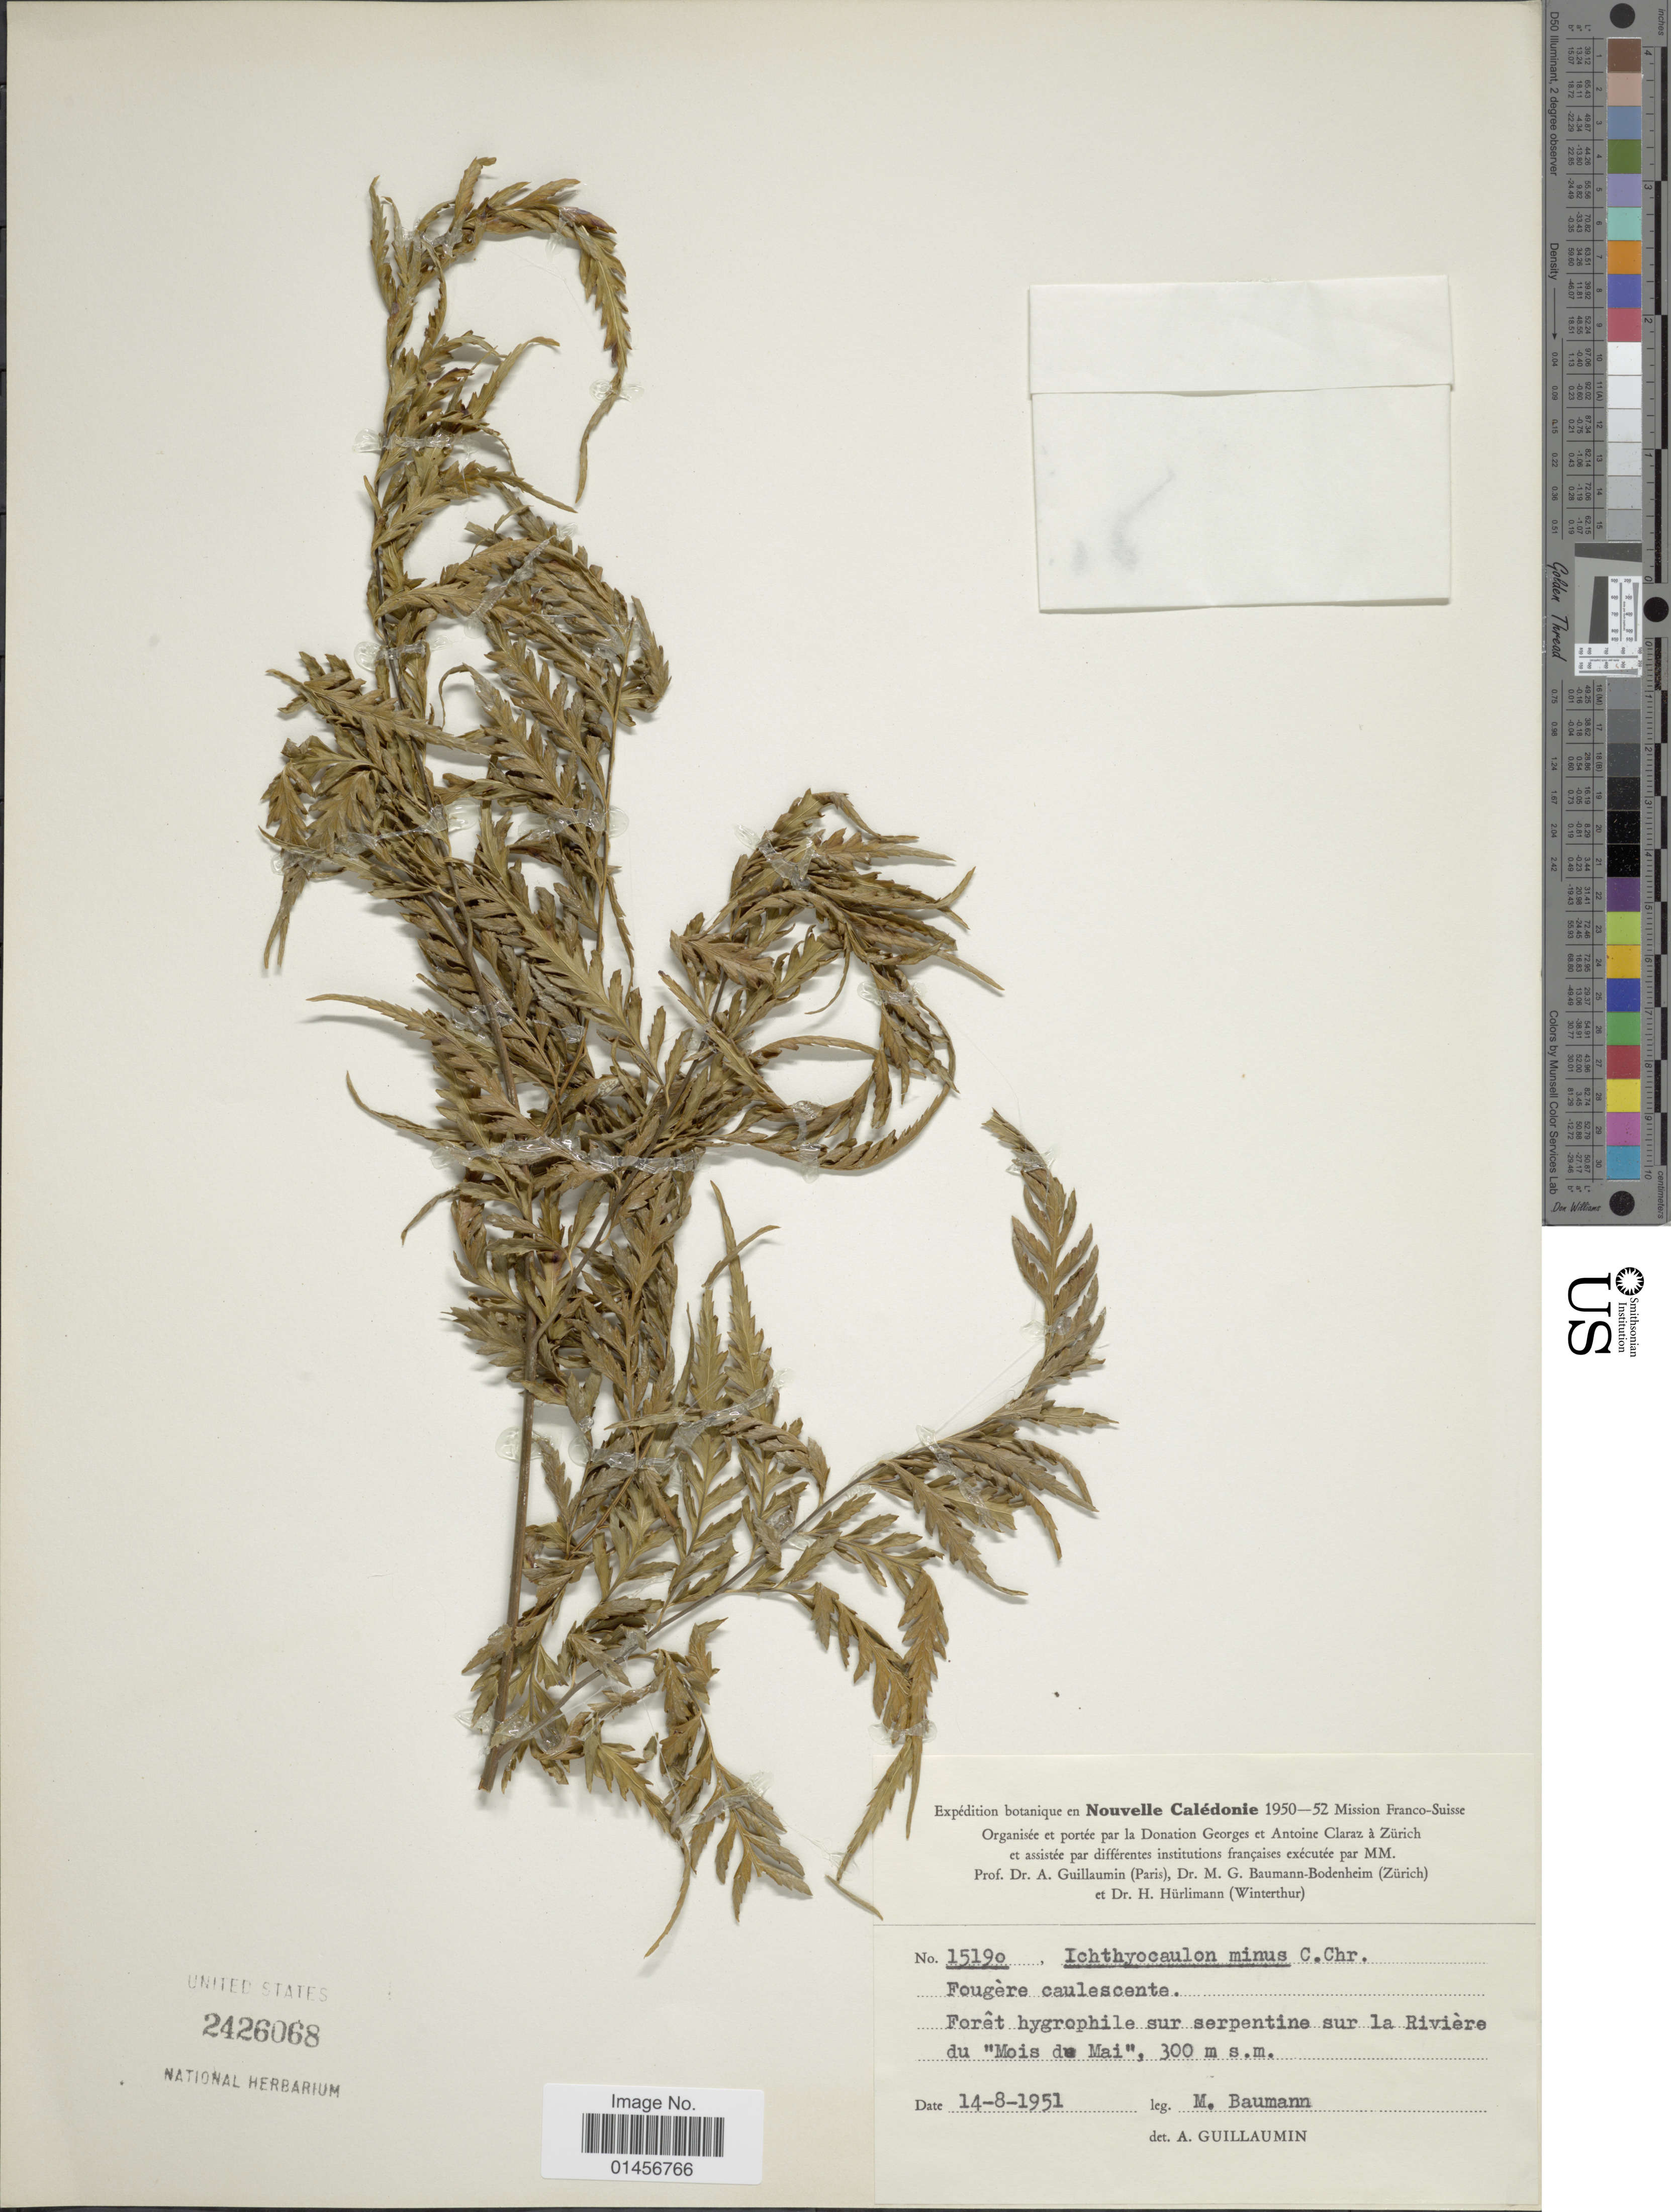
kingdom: Plantae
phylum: Tracheophyta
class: Polypodiopsida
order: Polypodiales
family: Saccolomataceae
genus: Saccoloma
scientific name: Saccoloma tenue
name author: (Brack.) Mett.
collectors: M. Baumann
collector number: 15190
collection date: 1951-08-14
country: New Caledonia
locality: Nouvelle Caledonie, Foret hygrophile sur serpentine sur la Riviere du " Mois de Mai ".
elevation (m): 300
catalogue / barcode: US 2426068